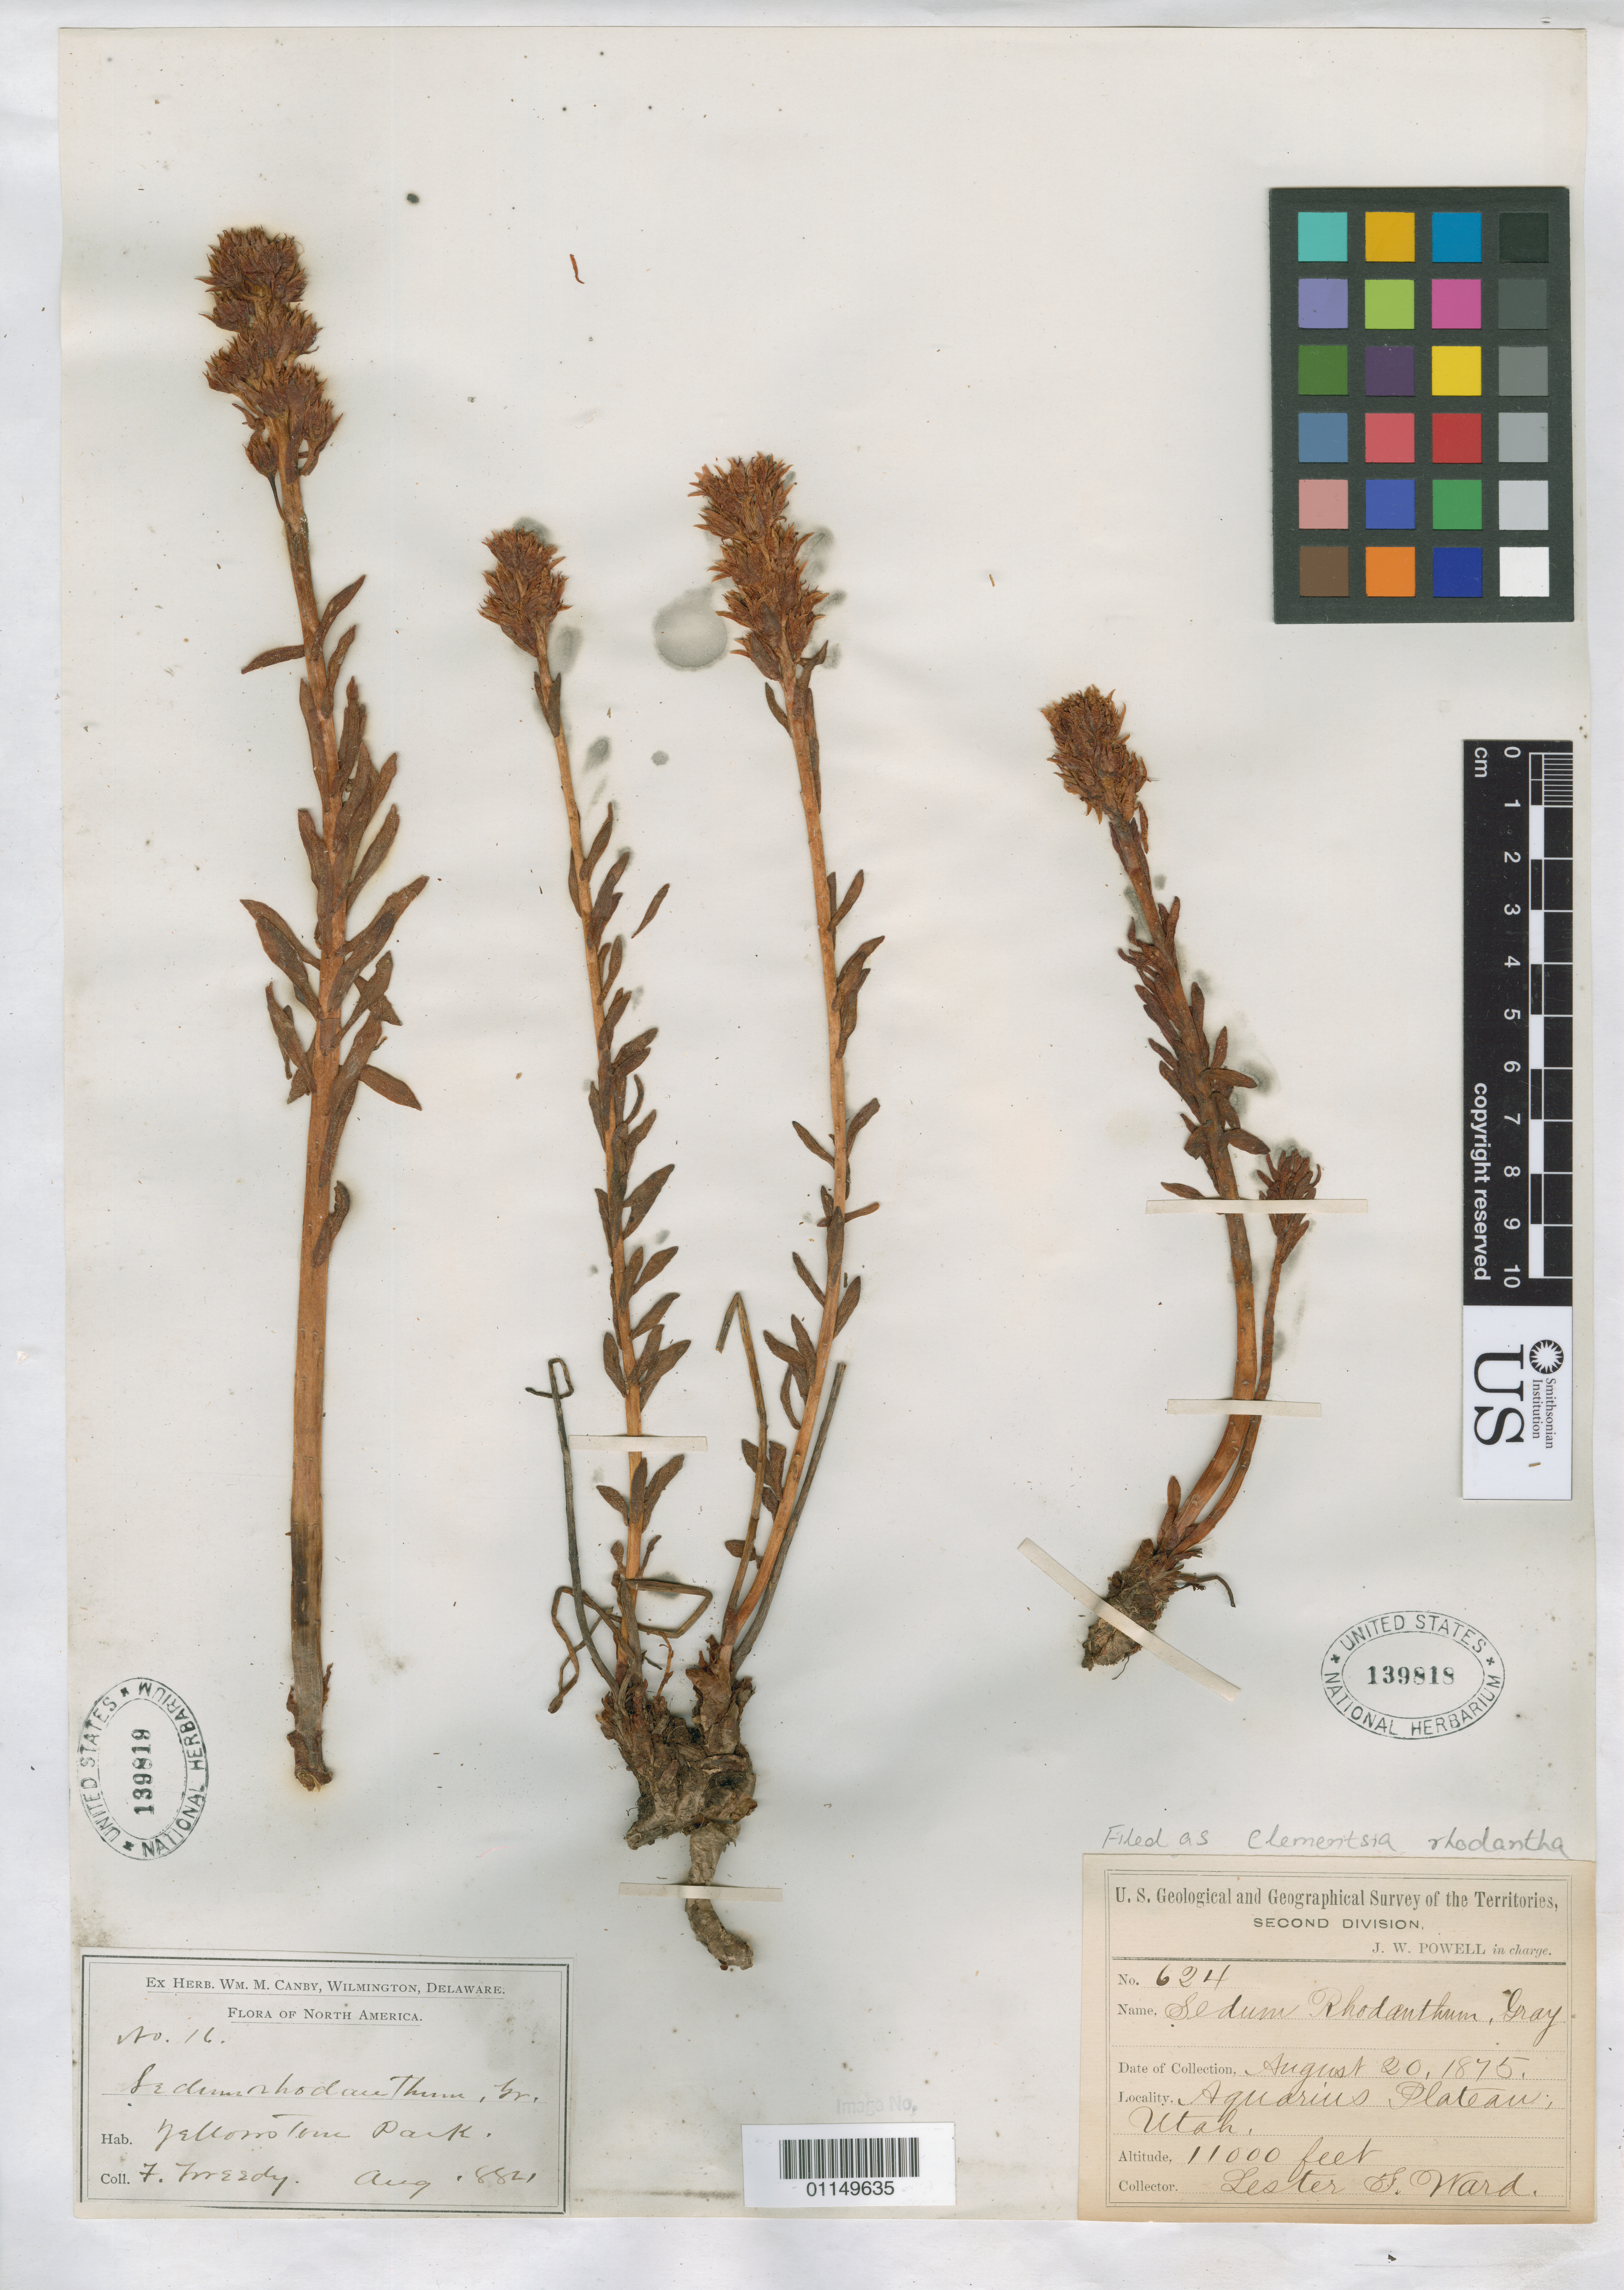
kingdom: Plantae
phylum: Tracheophyta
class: Magnoliopsida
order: Saxifragales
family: Crassulaceae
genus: Rhodiola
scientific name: Rhodiola rhodantha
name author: (A. Gray) H. Jacobsen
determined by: Strong, Mark T., (BOT), Smithsonian Institution - National Museum of Natural History (UNITED STATES)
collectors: F. Tweedy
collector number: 16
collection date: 1882-08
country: United States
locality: Yellowstone Park.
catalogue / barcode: US 139819-2